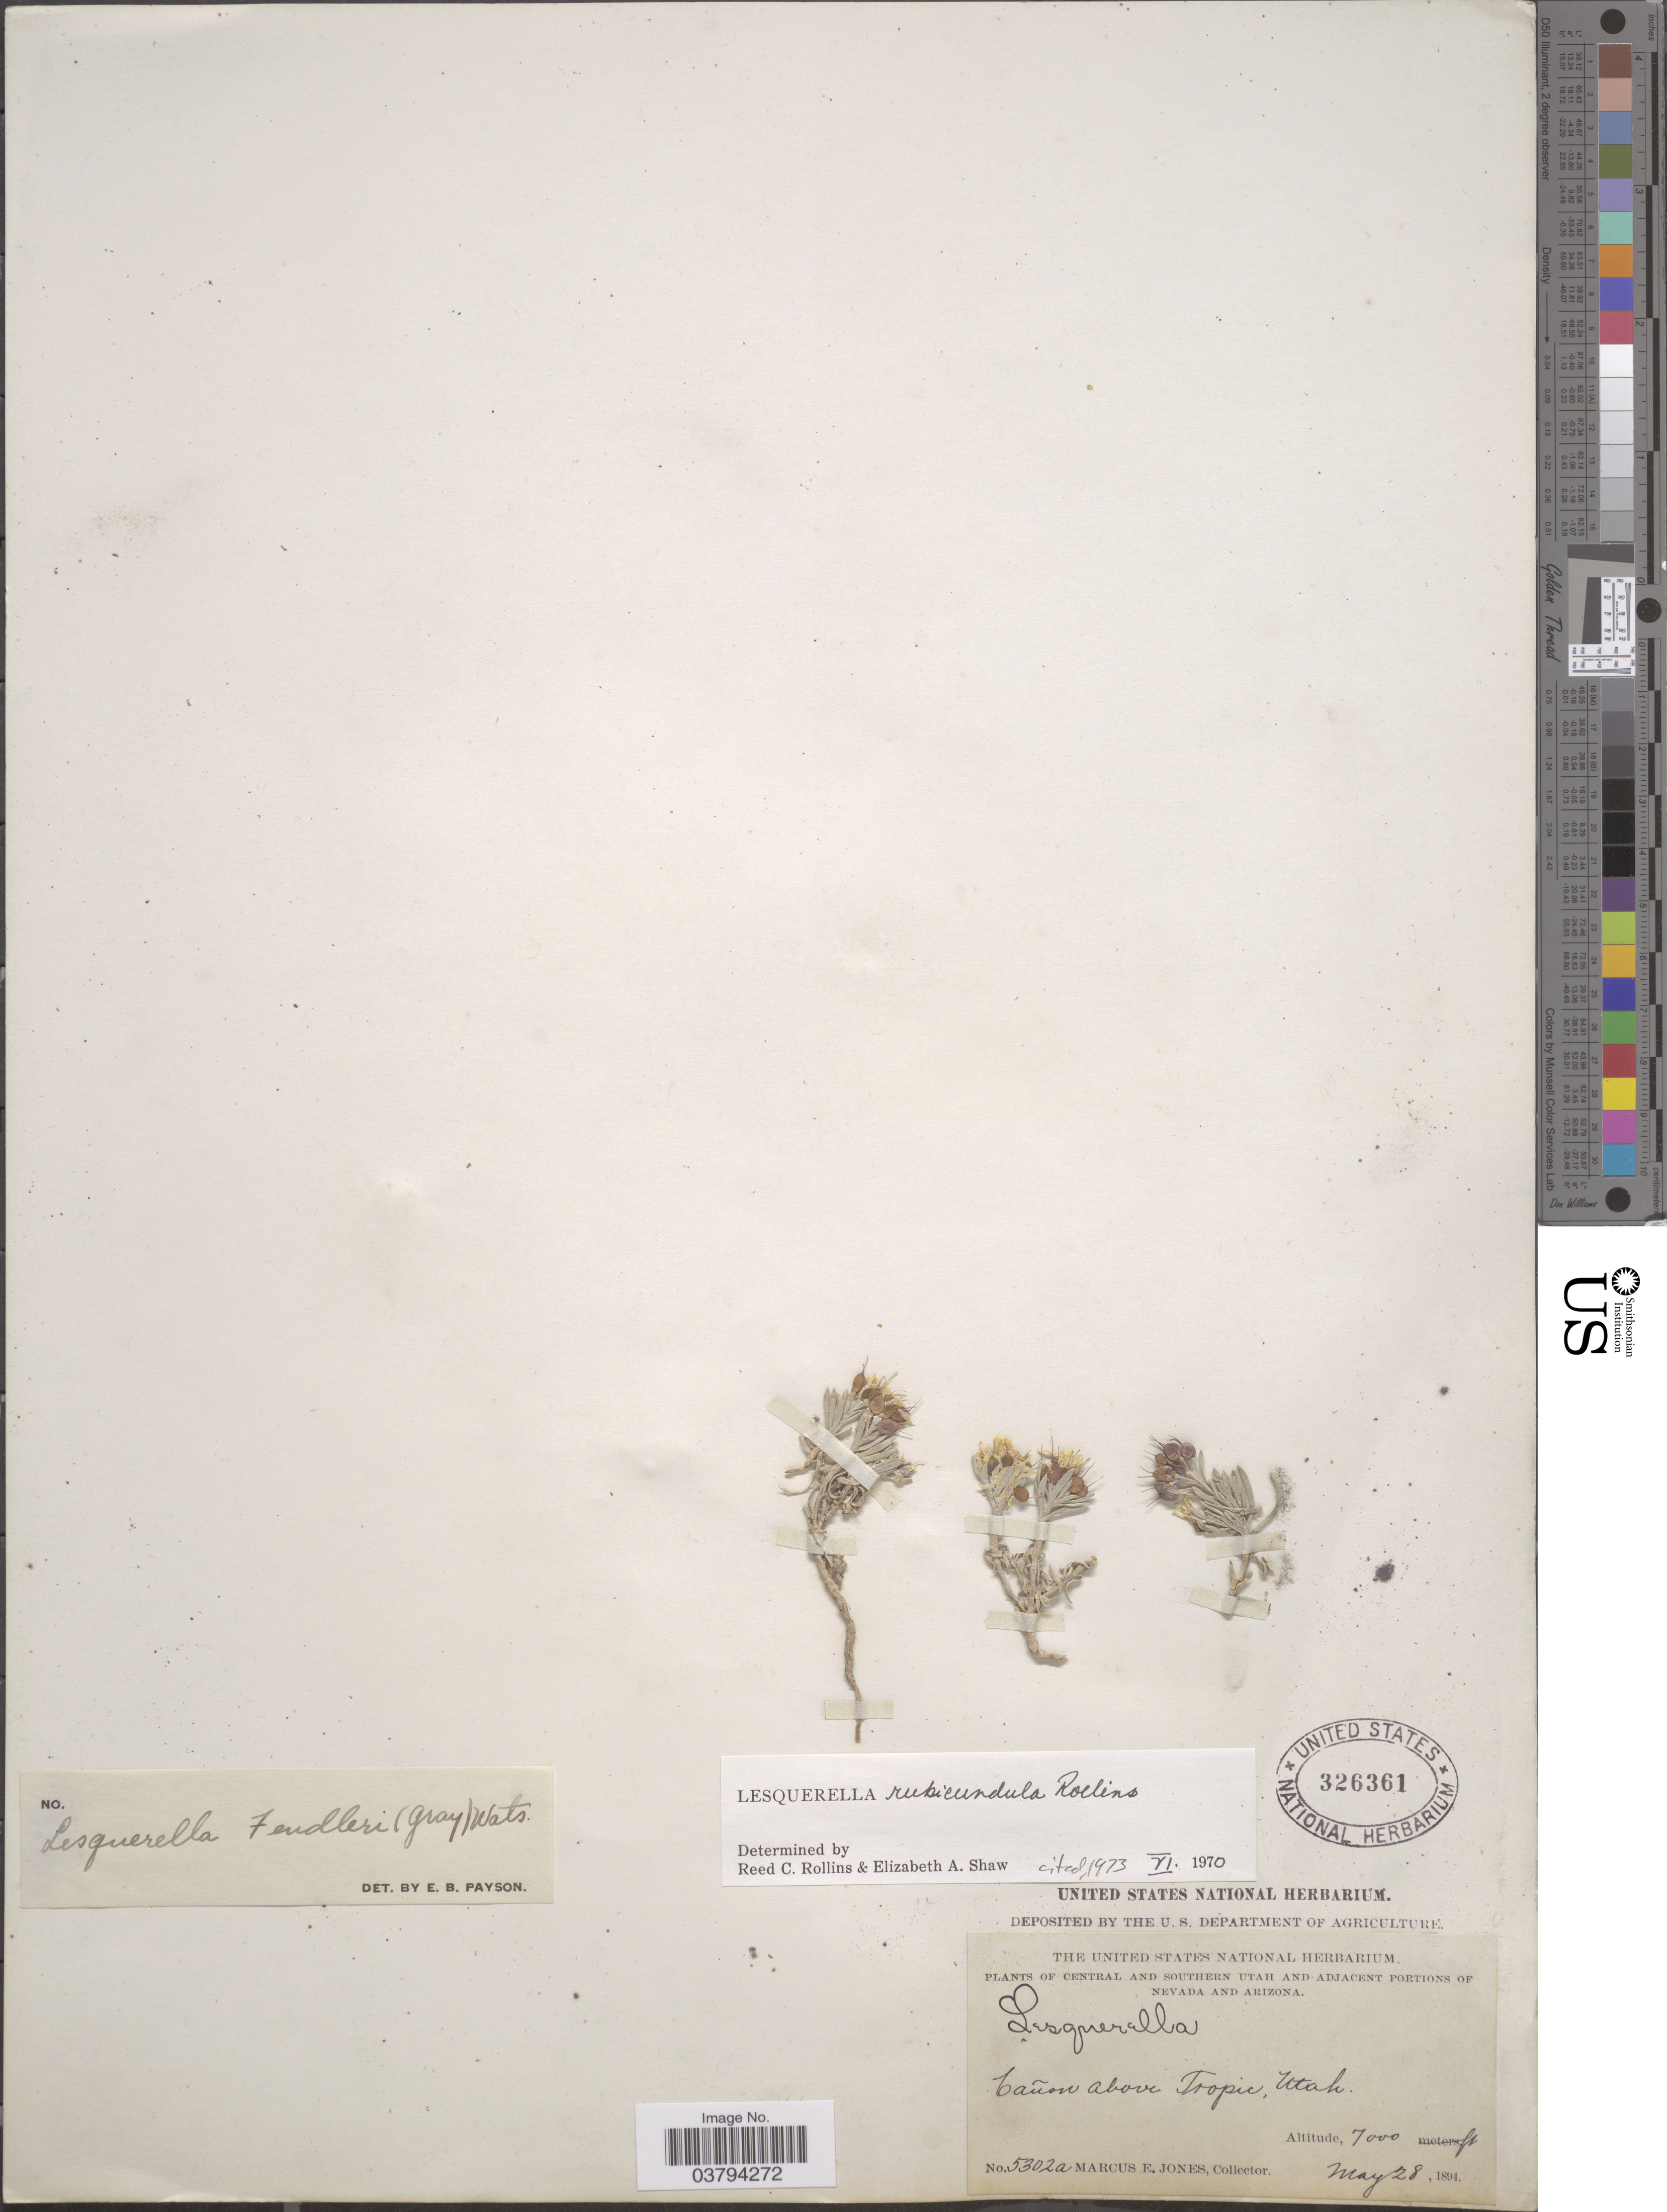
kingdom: Plantae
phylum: Tracheophyta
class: Magnoliopsida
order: Brassicales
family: Brassicaceae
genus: Lesquerella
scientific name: Lesquerella rubicundula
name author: Rollins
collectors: M. E. Jones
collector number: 5302a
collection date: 1894-05-28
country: United States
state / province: Utah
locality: Central and Southern Utah. Cañon above Tropic.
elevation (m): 2134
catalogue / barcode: US 326361